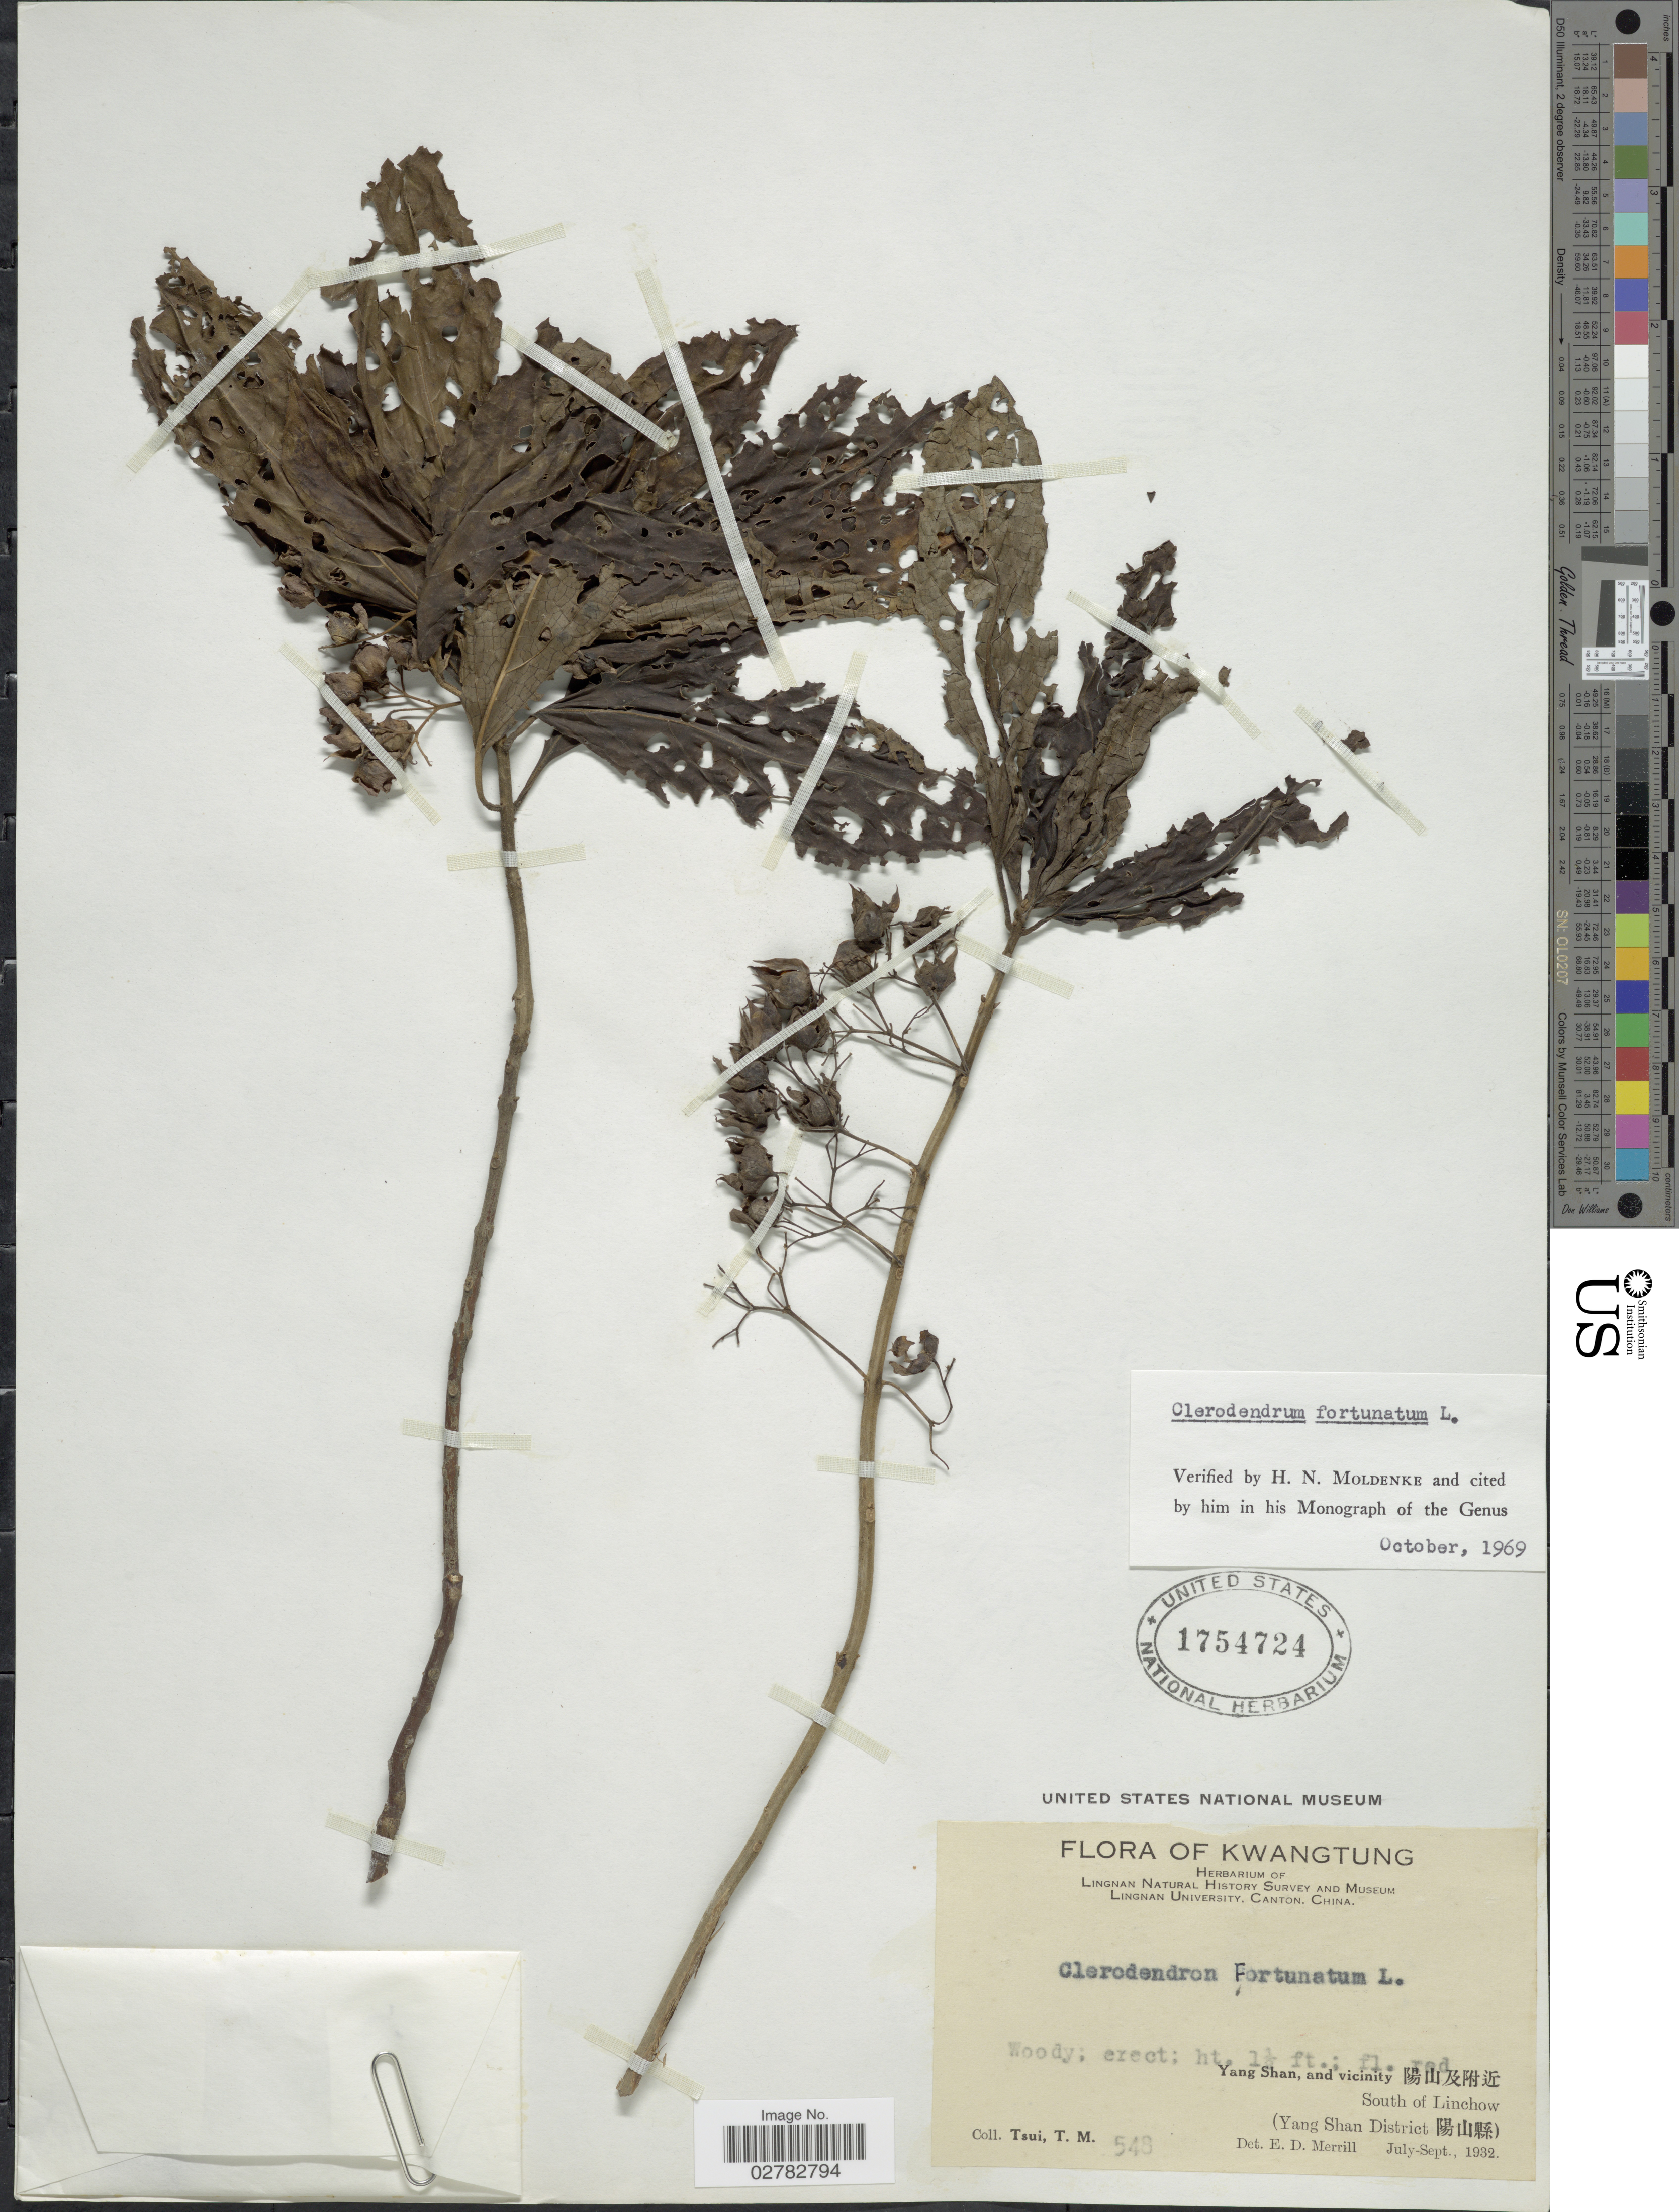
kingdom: Plantae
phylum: Tracheophyta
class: Magnoliopsida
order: Lamiales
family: Lamiaceae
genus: Clerodendrum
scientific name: Clerodendrum fortunatum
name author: L.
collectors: T. Tsui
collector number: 548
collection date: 1932-07/1932-09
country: China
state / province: Guangdong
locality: Kwangtung. Yang Shan, and vicinity. South of Linchow. (Yang Shan District).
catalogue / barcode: US 1754724